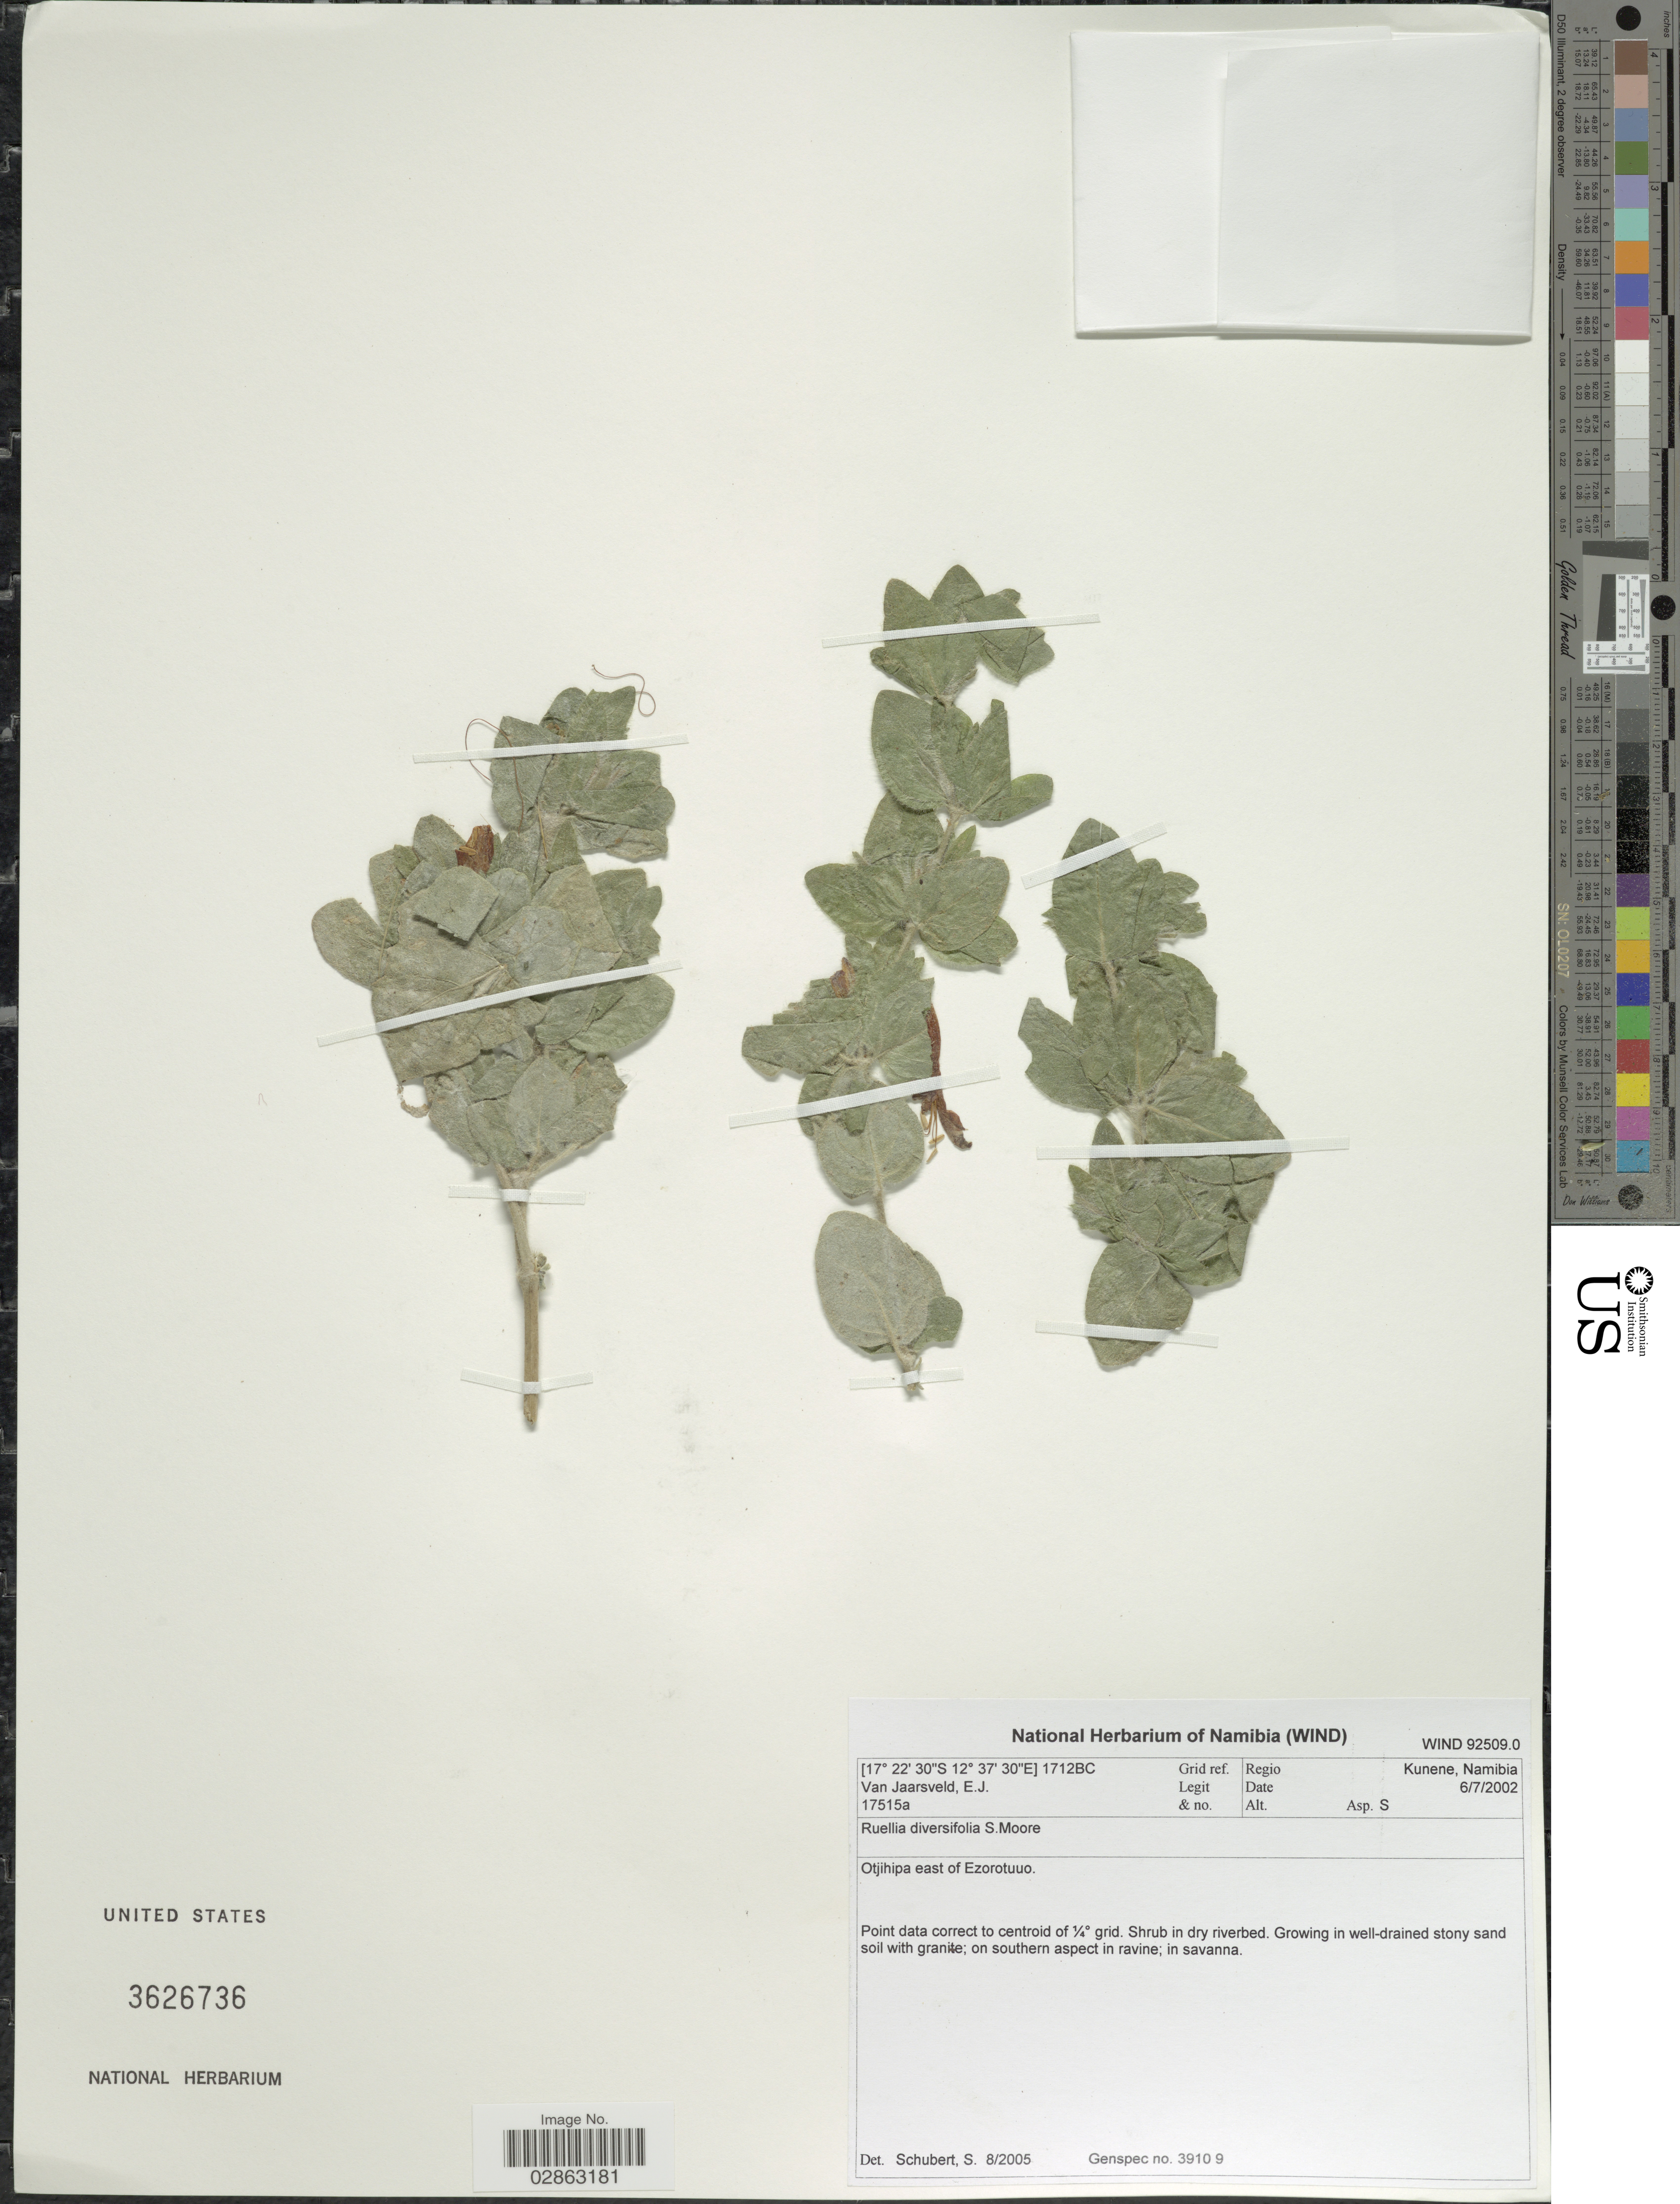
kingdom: Plantae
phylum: Tracheophyta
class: Magnoliopsida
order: Lamiales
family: Acanthaceae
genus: Ruellia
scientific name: Ruellia diversifolia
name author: S. Moore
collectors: E. van Jaarsveld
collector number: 17515a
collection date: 2002-07-06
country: Namibia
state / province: Kunene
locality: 1712BC Grid ref.. Otjihipa east of Ezorotuuo.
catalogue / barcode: US 3626736